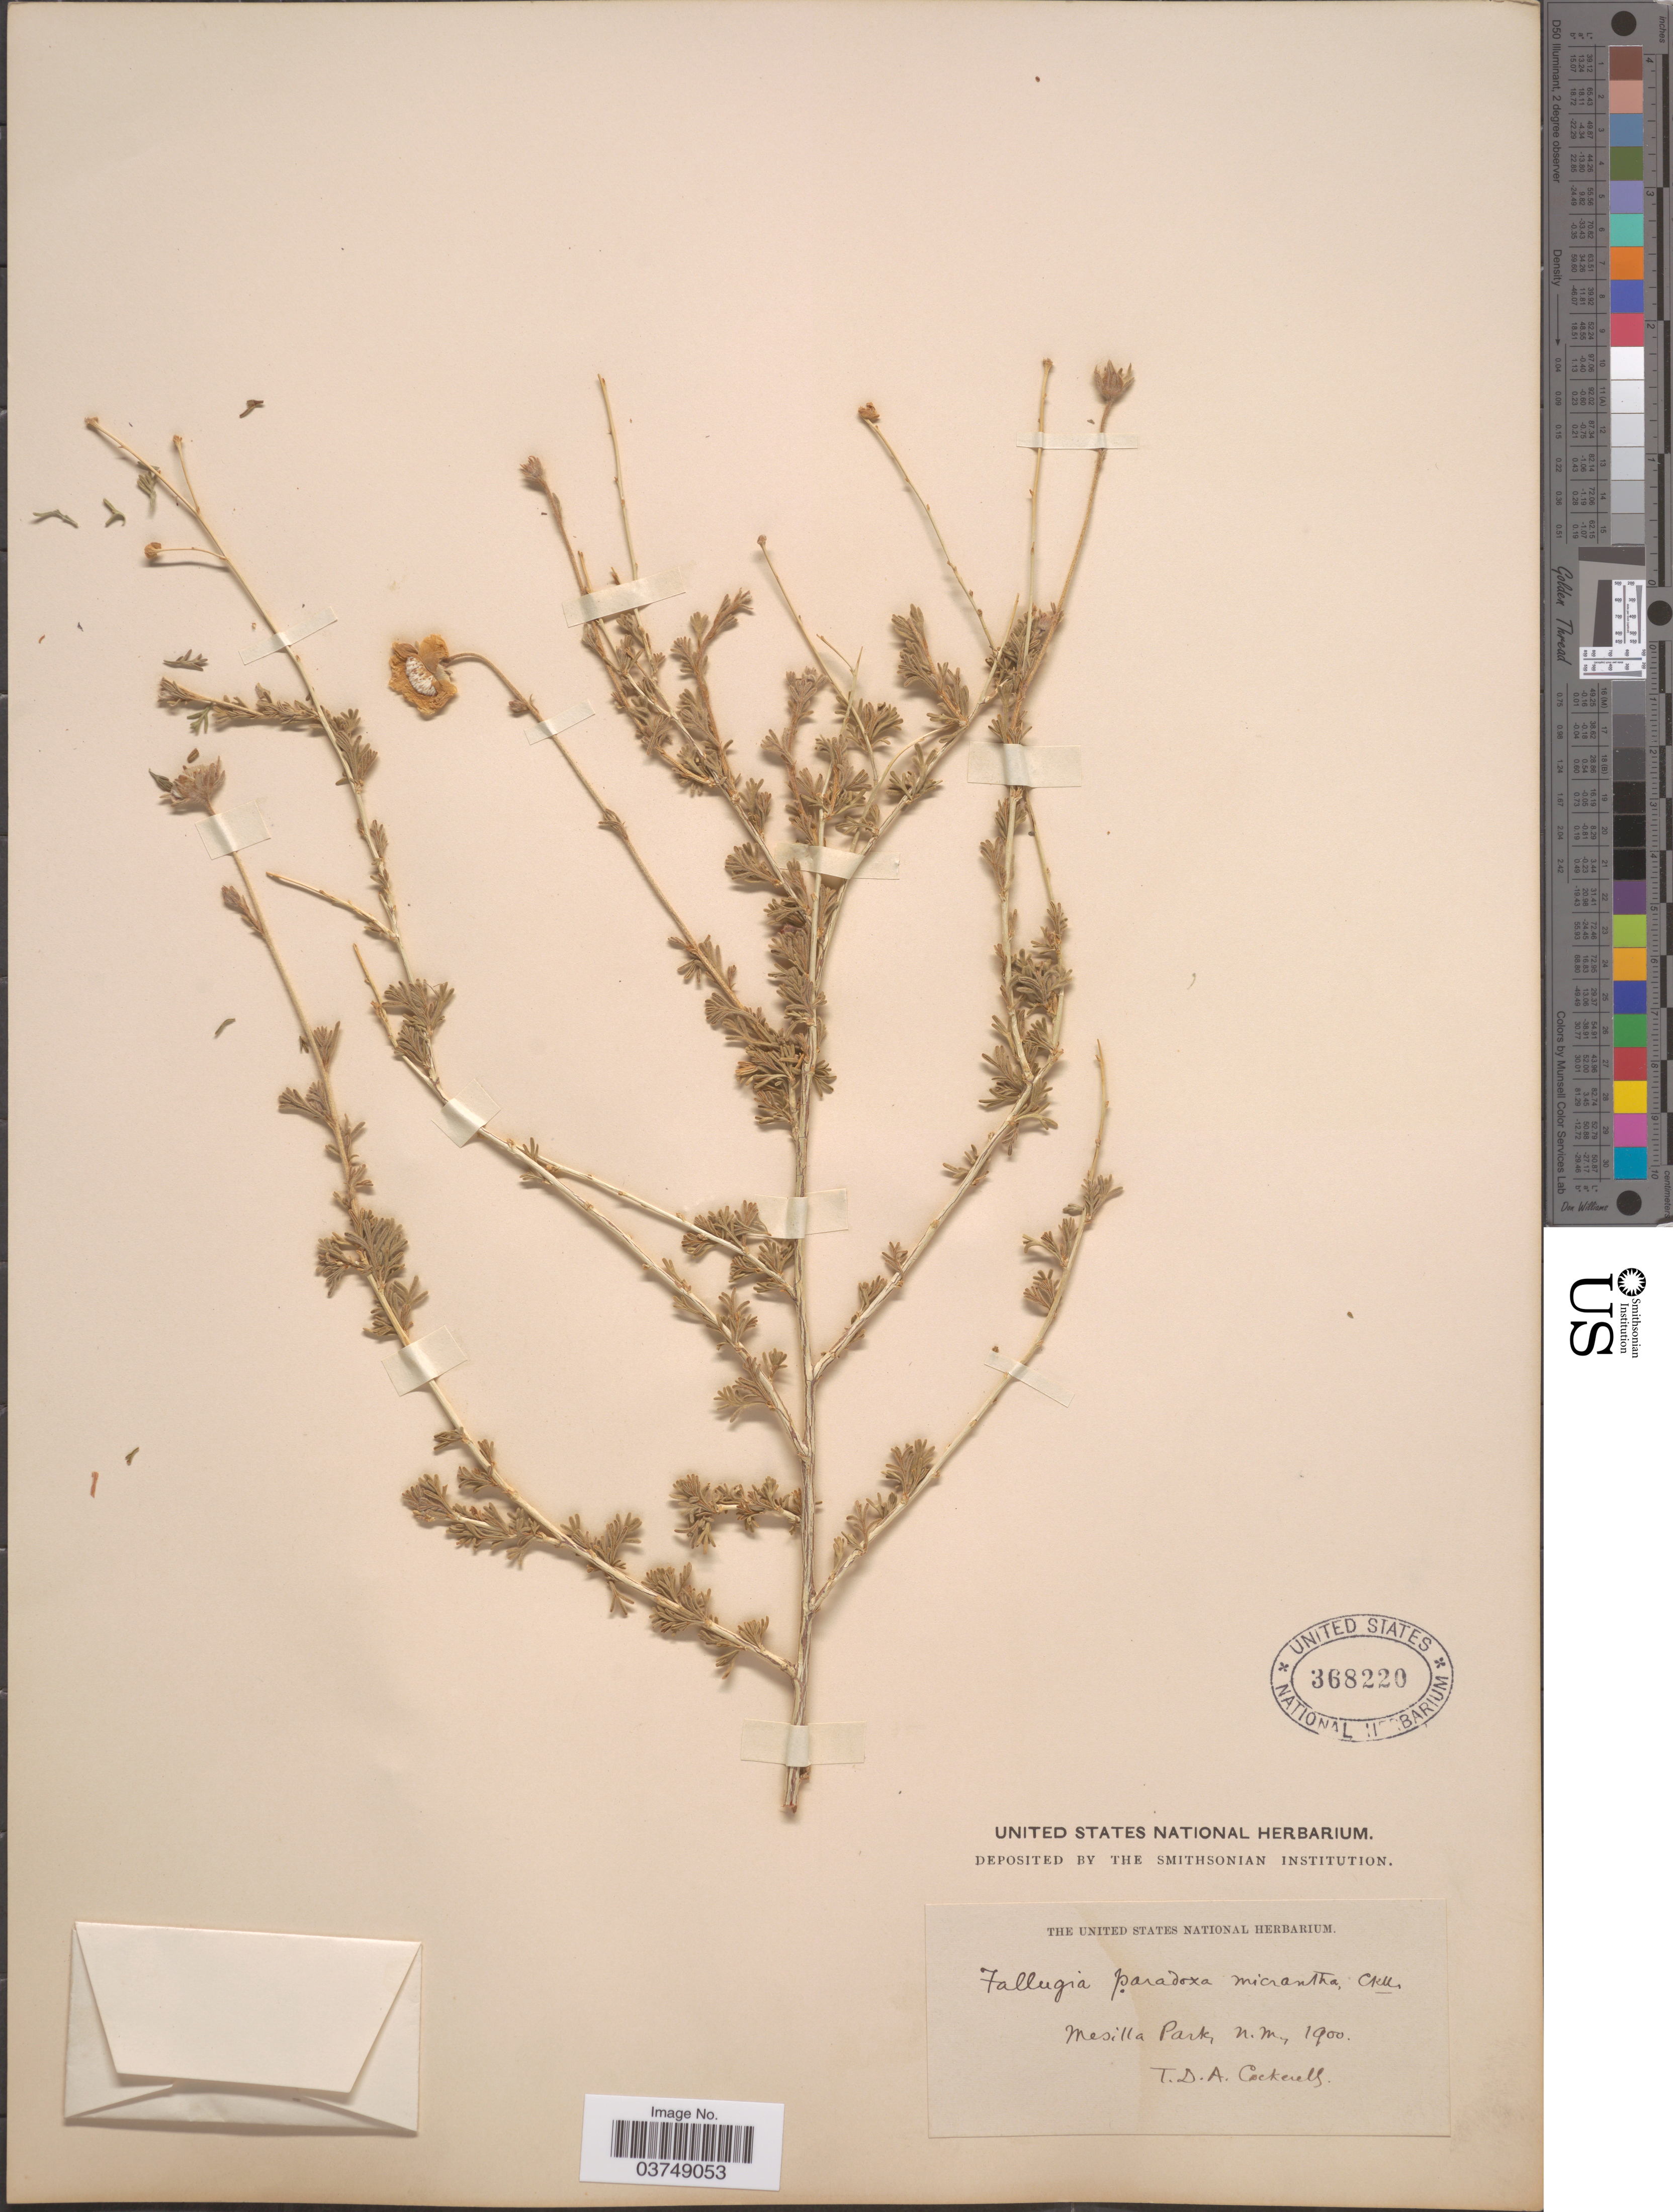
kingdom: Plantae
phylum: Tracheophyta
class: Magnoliopsida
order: Rosales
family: Rosaceae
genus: Fallugia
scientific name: Fallugia acuminata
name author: (Wooton) Rydb.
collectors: T. Cockerell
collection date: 1900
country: United States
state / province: New Mexico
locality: Mesilla Park.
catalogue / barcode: US 368220